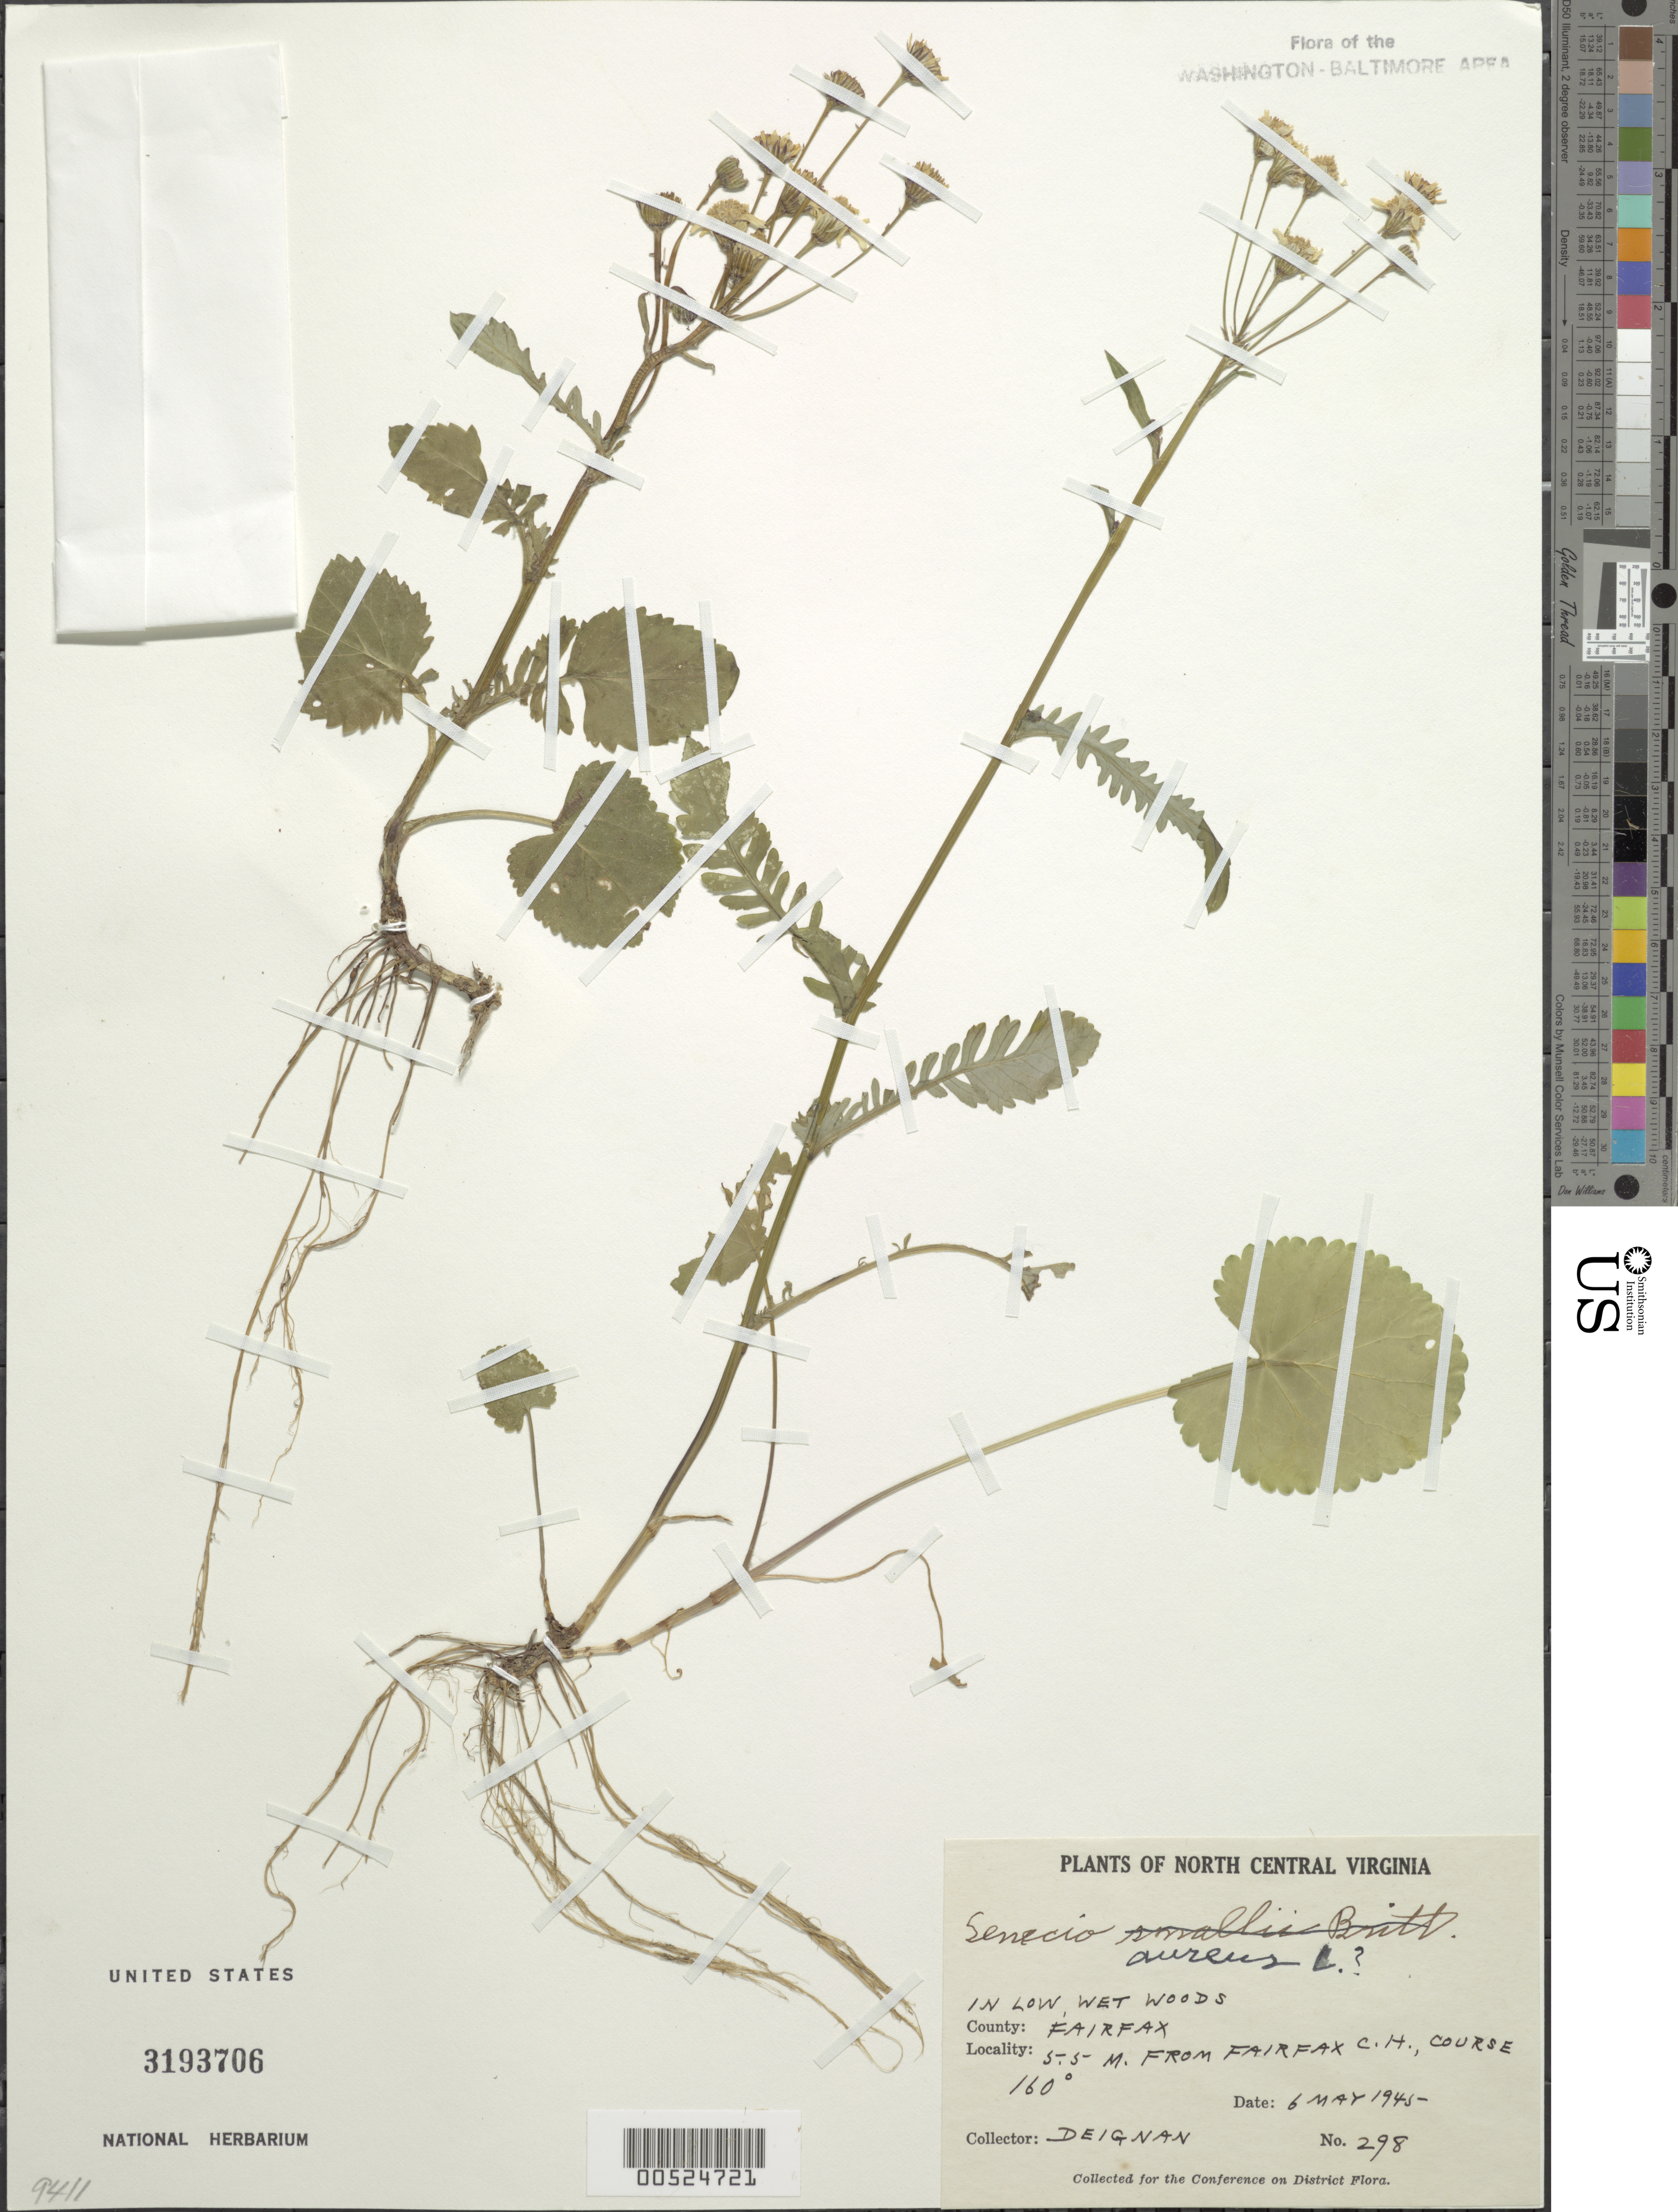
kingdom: Plantae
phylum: Tracheophyta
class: Magnoliopsida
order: Asterales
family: Asteraceae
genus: Packera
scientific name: Packera aurea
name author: (L.) Á. Löve & D. Löve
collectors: H. Deignan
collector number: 298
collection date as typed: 06 May 1945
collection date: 1945-05-06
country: United States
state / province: Virginia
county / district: Fairfax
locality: Fairfax Courthouse, 5.5 mi. from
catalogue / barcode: US 3193706